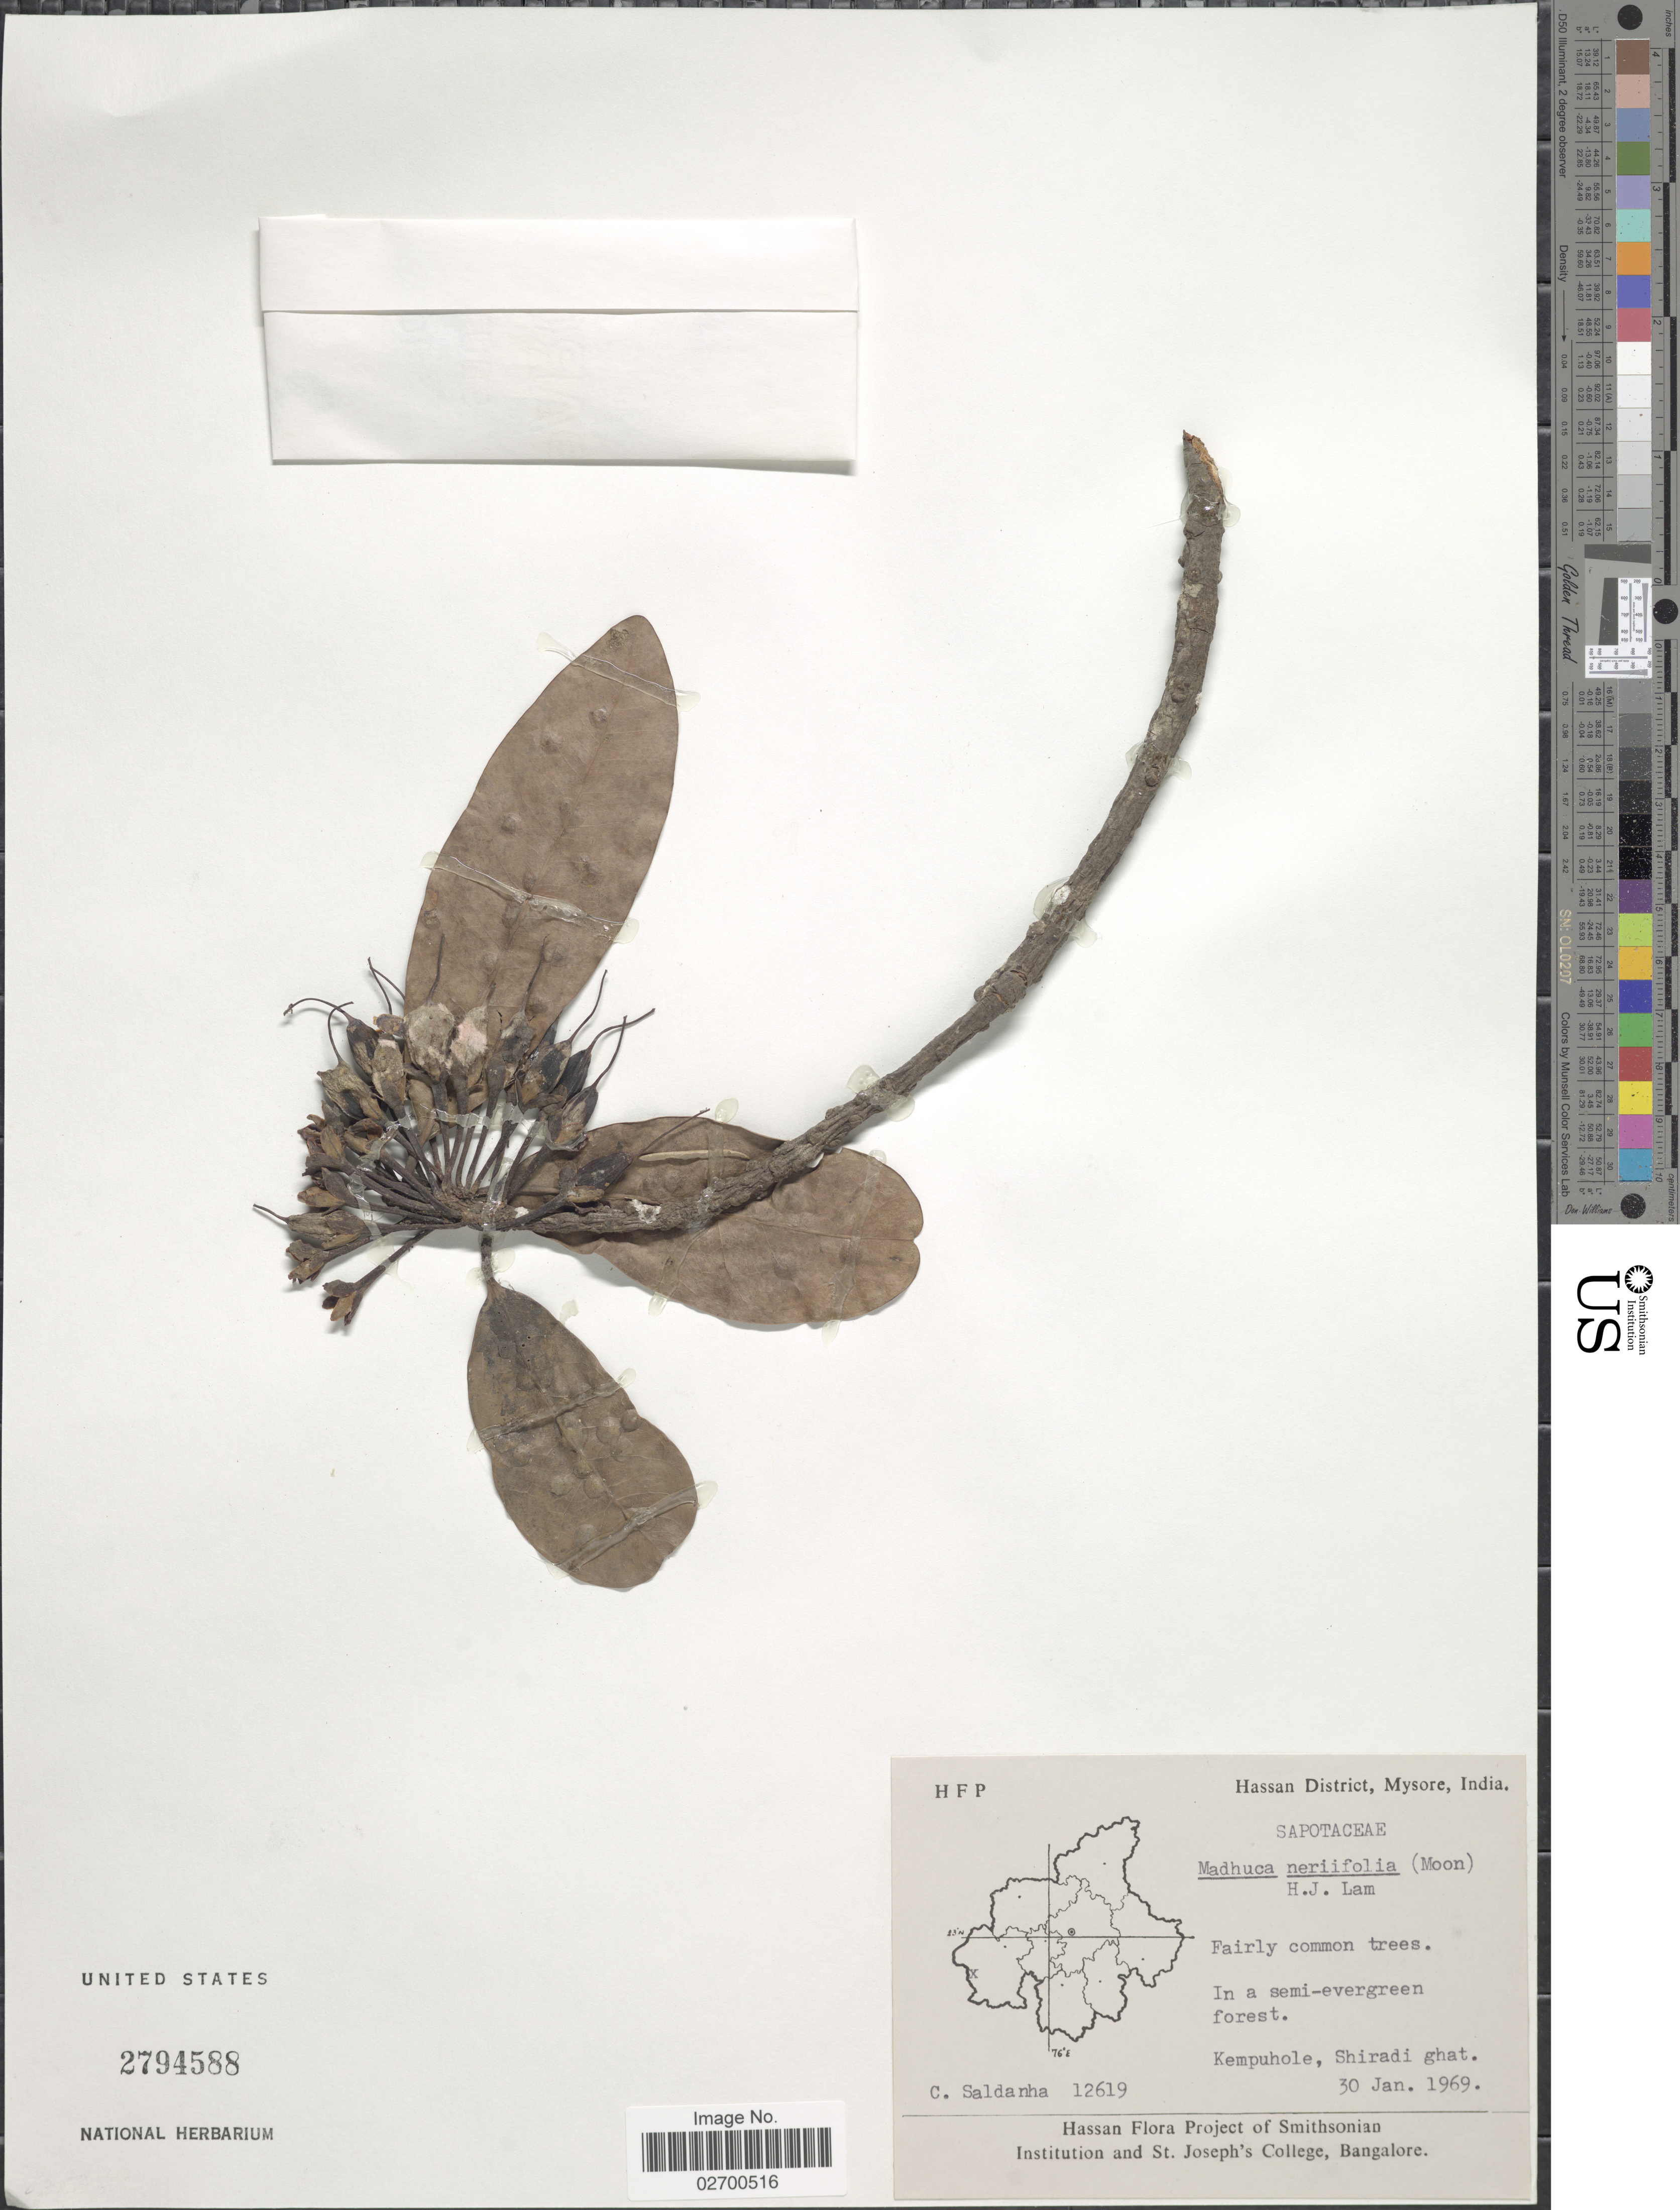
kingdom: Plantae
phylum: Tracheophyta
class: Magnoliopsida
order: Ericales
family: Sapotaceae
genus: Madhuca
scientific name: Madhuca neriifolia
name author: (K.H. Moon) H.J. Lam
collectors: C. Saldanha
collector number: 12619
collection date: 1969-01-30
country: India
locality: Hassan District, Mysore. Kempuhole, Shiradi ghat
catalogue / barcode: US 2794588